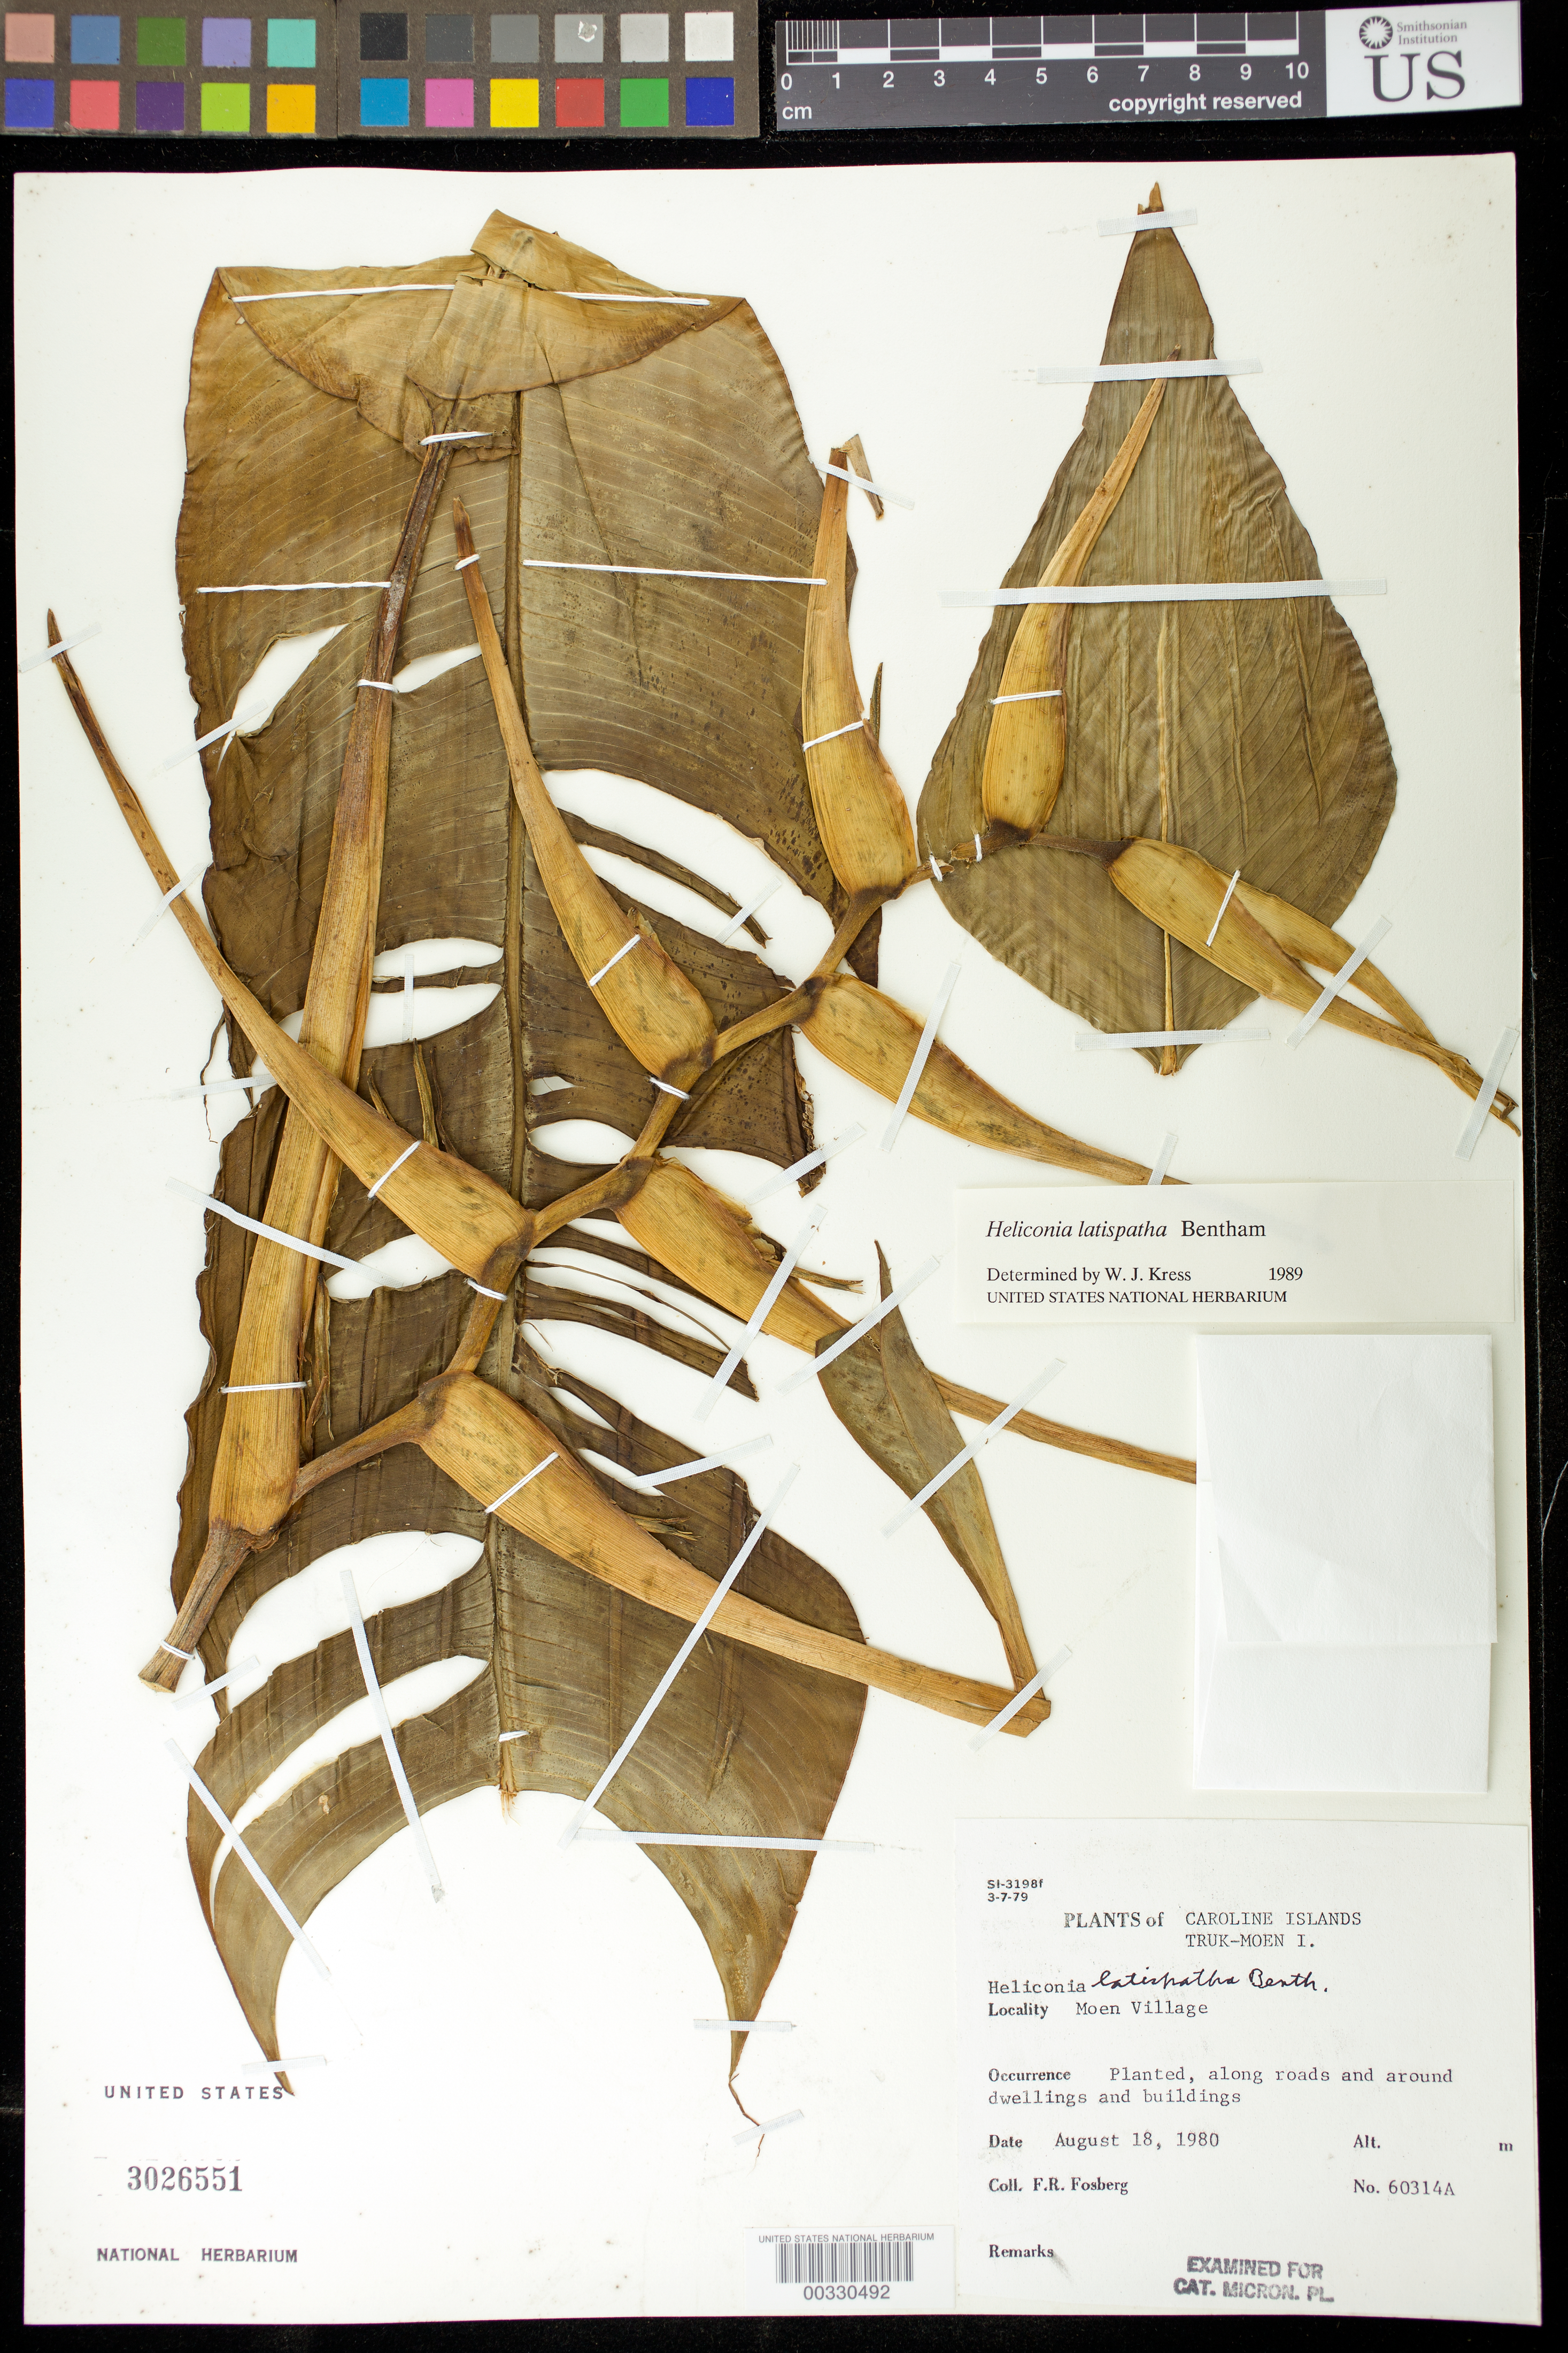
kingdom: Plantae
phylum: Tracheophyta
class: Liliopsida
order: Zingiberales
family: Heliconiaceae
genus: Heliconia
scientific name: Heliconia latispatha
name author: Benth.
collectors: F. R. Fosberg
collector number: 60314a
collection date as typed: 18 Aug 1980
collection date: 1980-08-18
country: Micronesia, Federated States of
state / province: Truk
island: Moen [Wono]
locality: Plants of caroline islands, truk-moen i. [Weno Island = Moen Island.]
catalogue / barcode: US 3026551